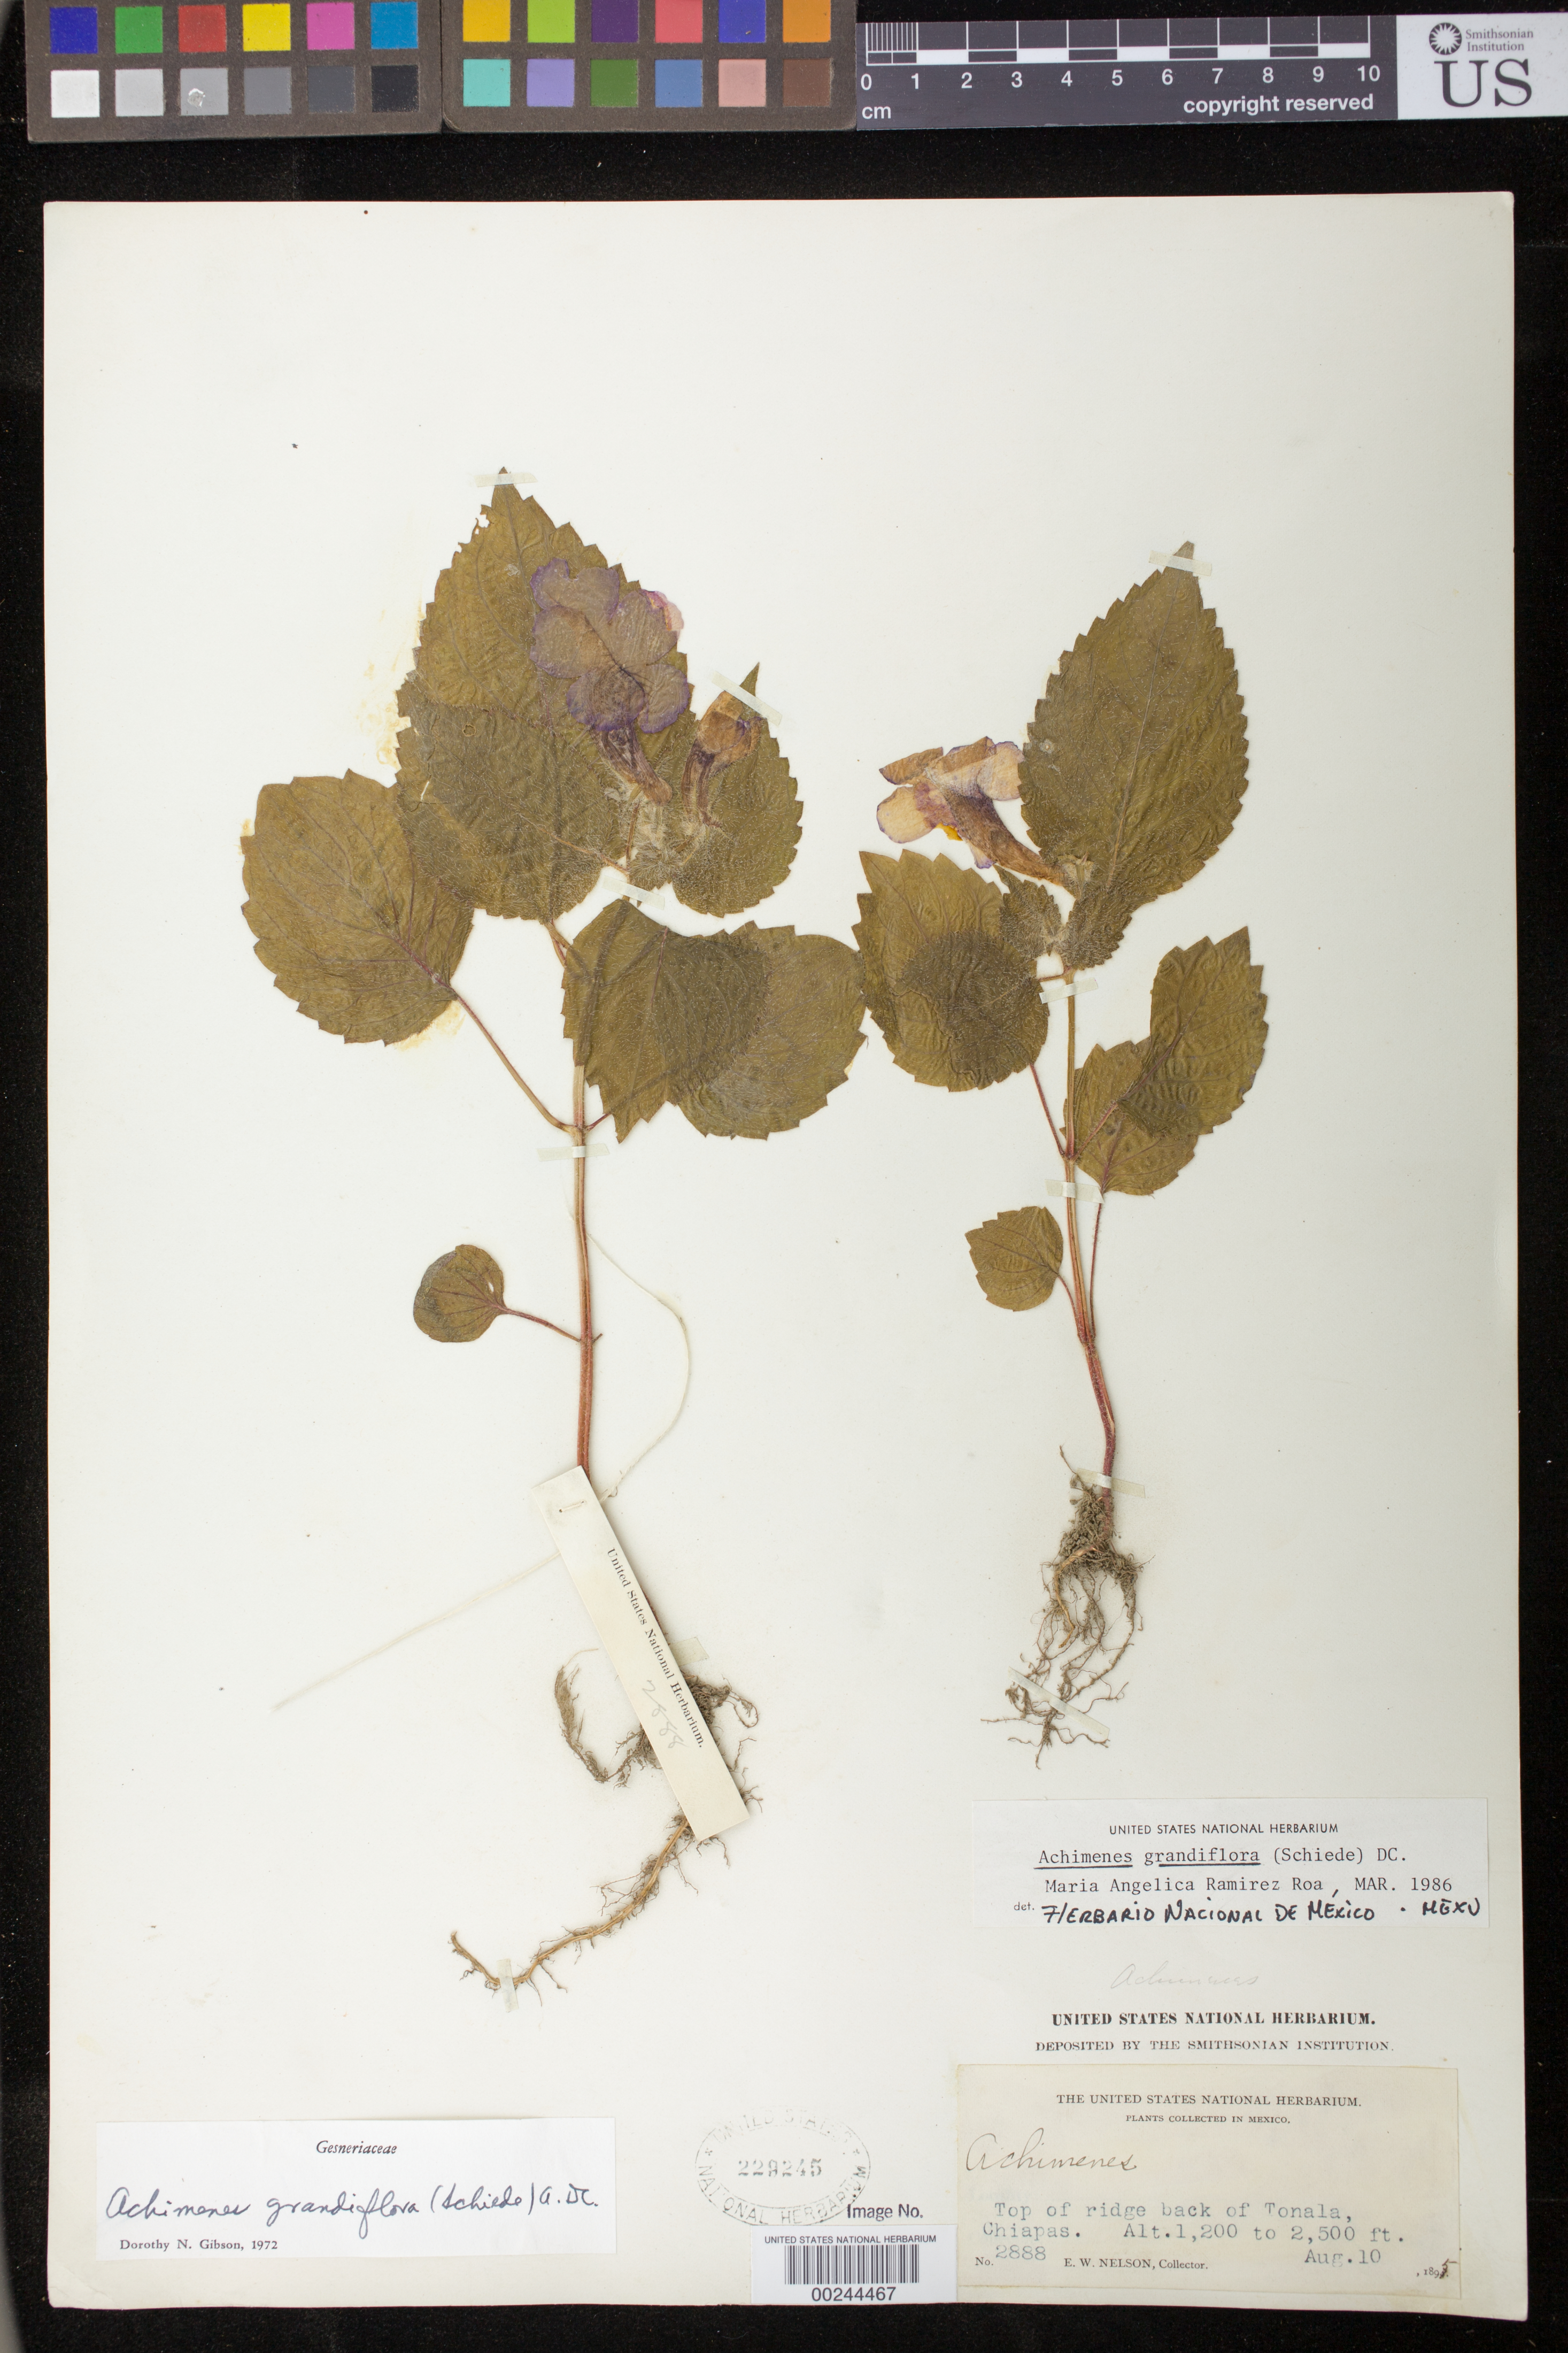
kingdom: Plantae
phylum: Tracheophyta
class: Magnoliopsida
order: Lamiales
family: Gesneriaceae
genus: Achimenes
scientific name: Achimenes grandiflora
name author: (Schiede) DC.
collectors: E. W. Nelson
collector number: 2888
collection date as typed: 10 Aug 1895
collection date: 1895-08-10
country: Mexico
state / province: Chiapas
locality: Top of ridge back of Tonala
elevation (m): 366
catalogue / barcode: US 229245